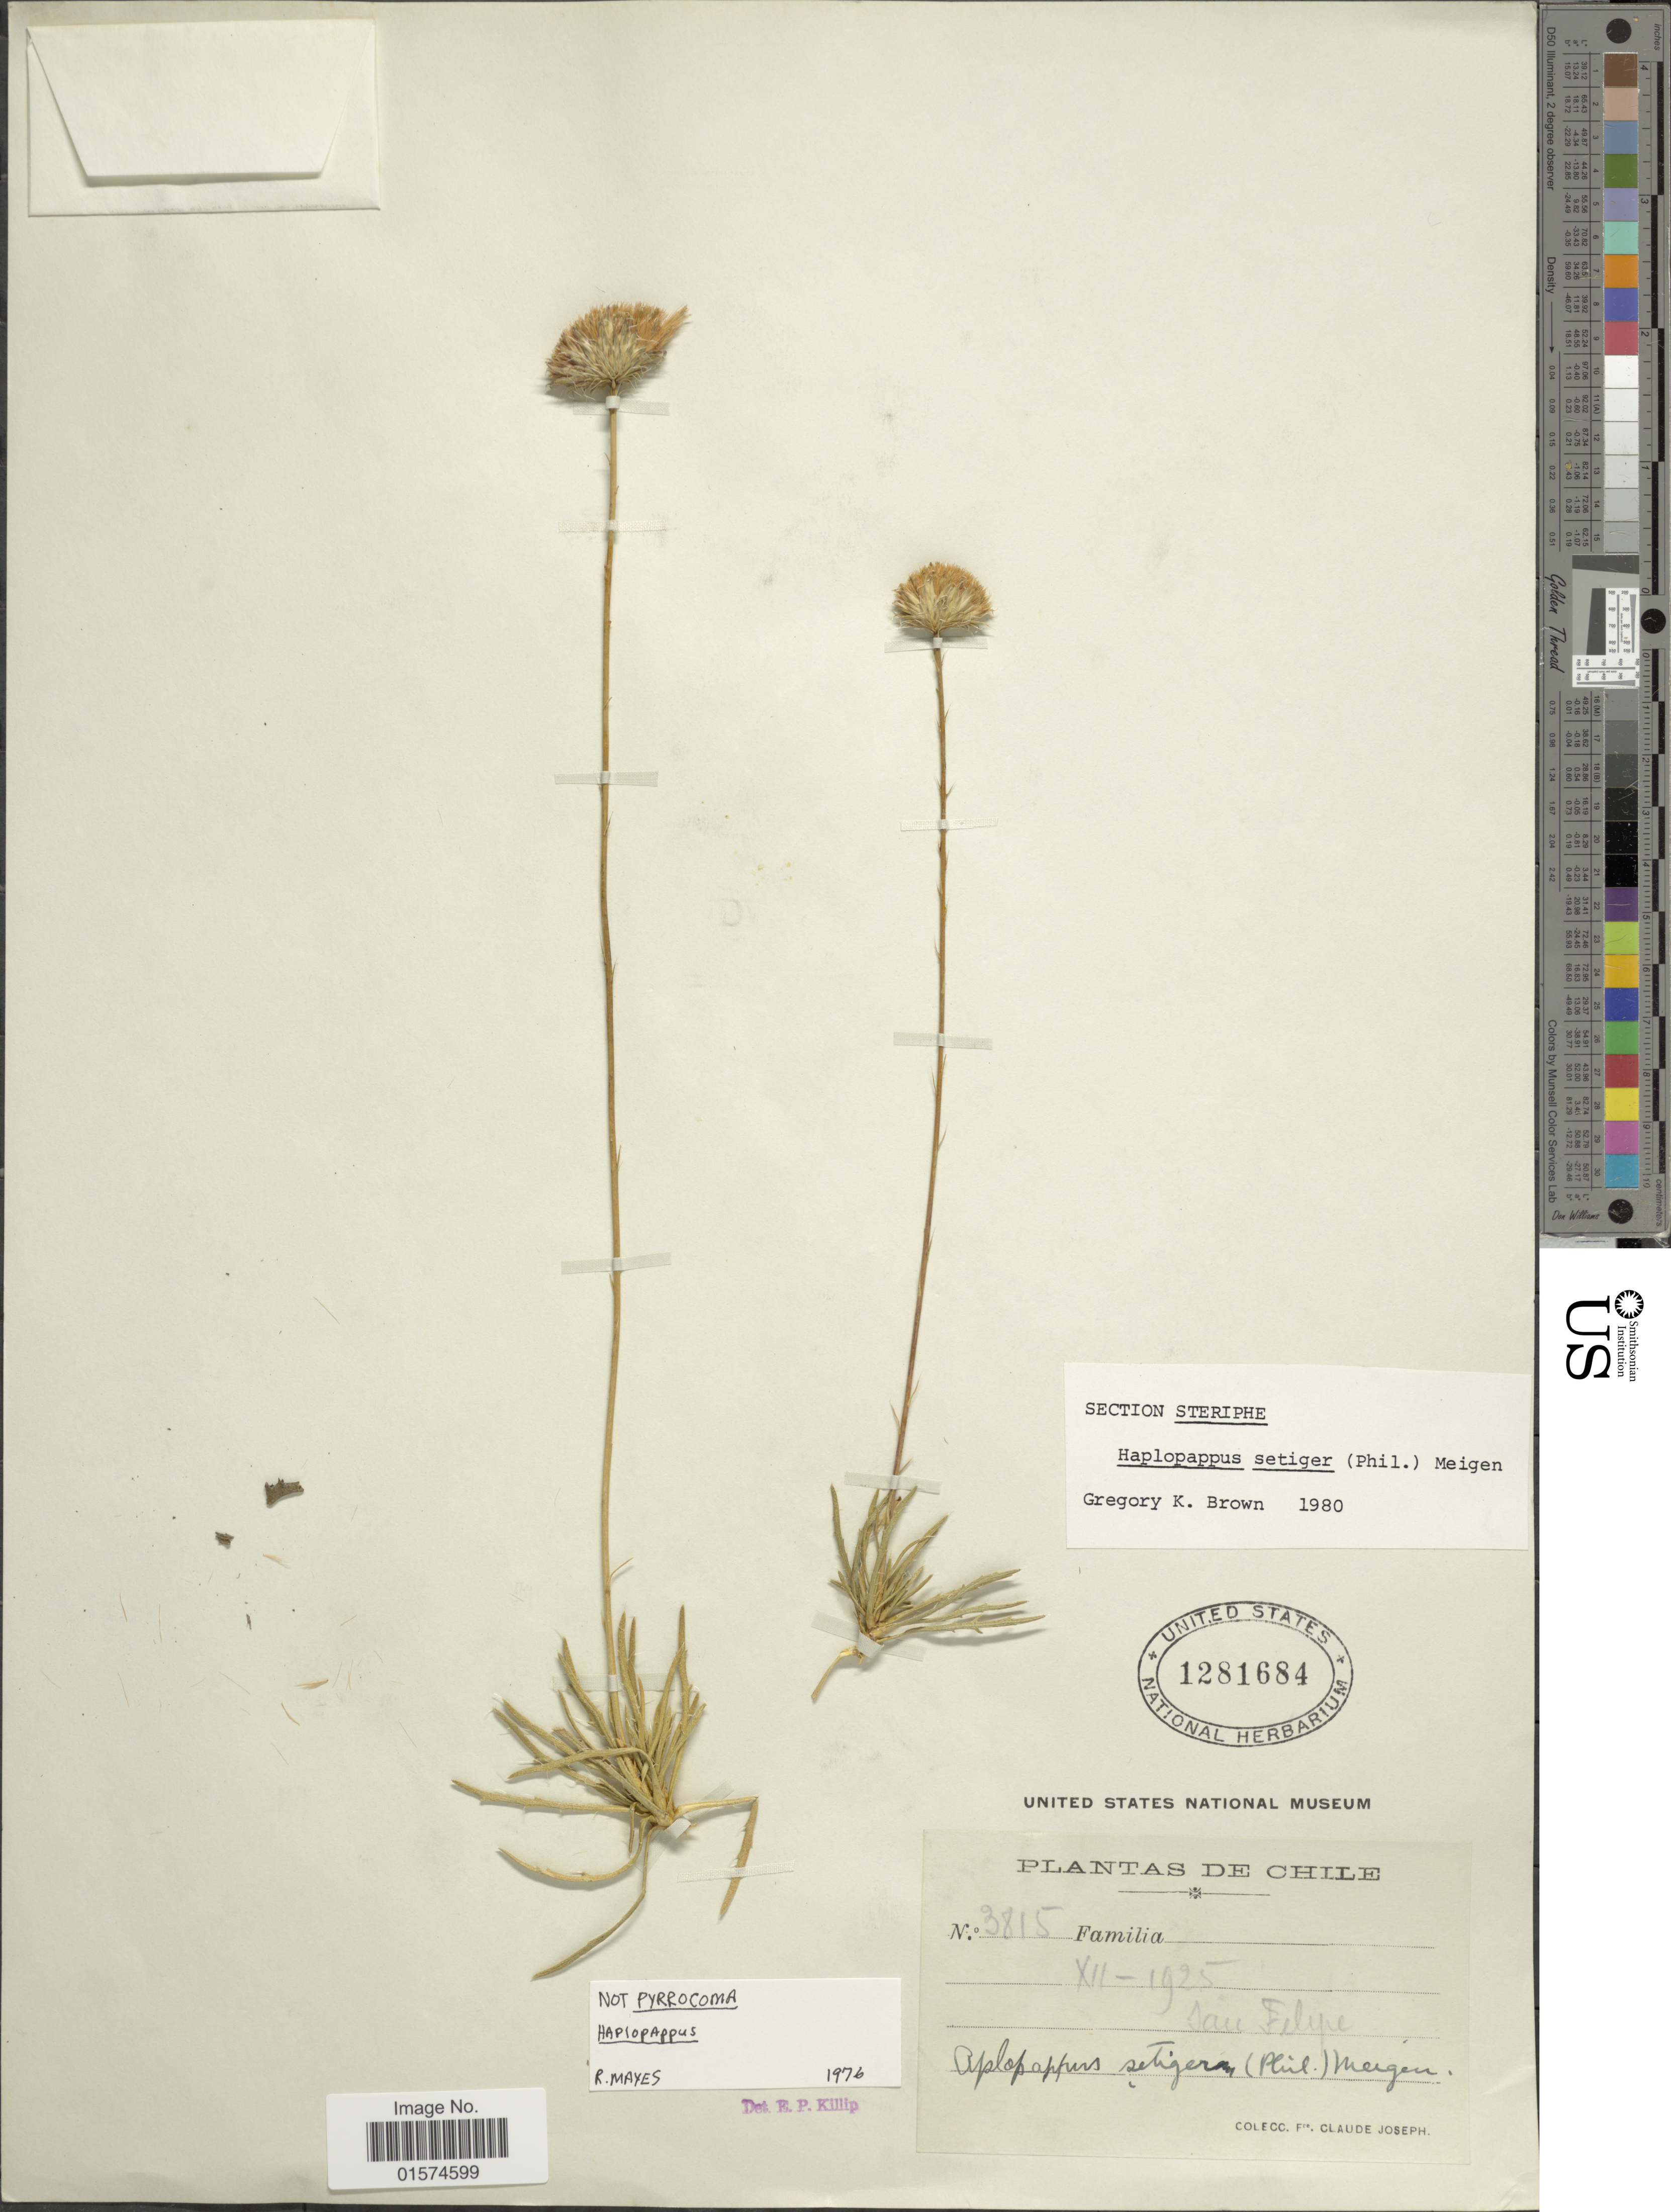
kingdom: Plantae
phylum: Tracheophyta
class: Magnoliopsida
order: Asterales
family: Asteraceae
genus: Haplopappus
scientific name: Haplopappus setigerus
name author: (Phil.) Meigen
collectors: Frere Claude Joseph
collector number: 3815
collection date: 1925-12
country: Chile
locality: San Felipe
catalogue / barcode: US 1281684